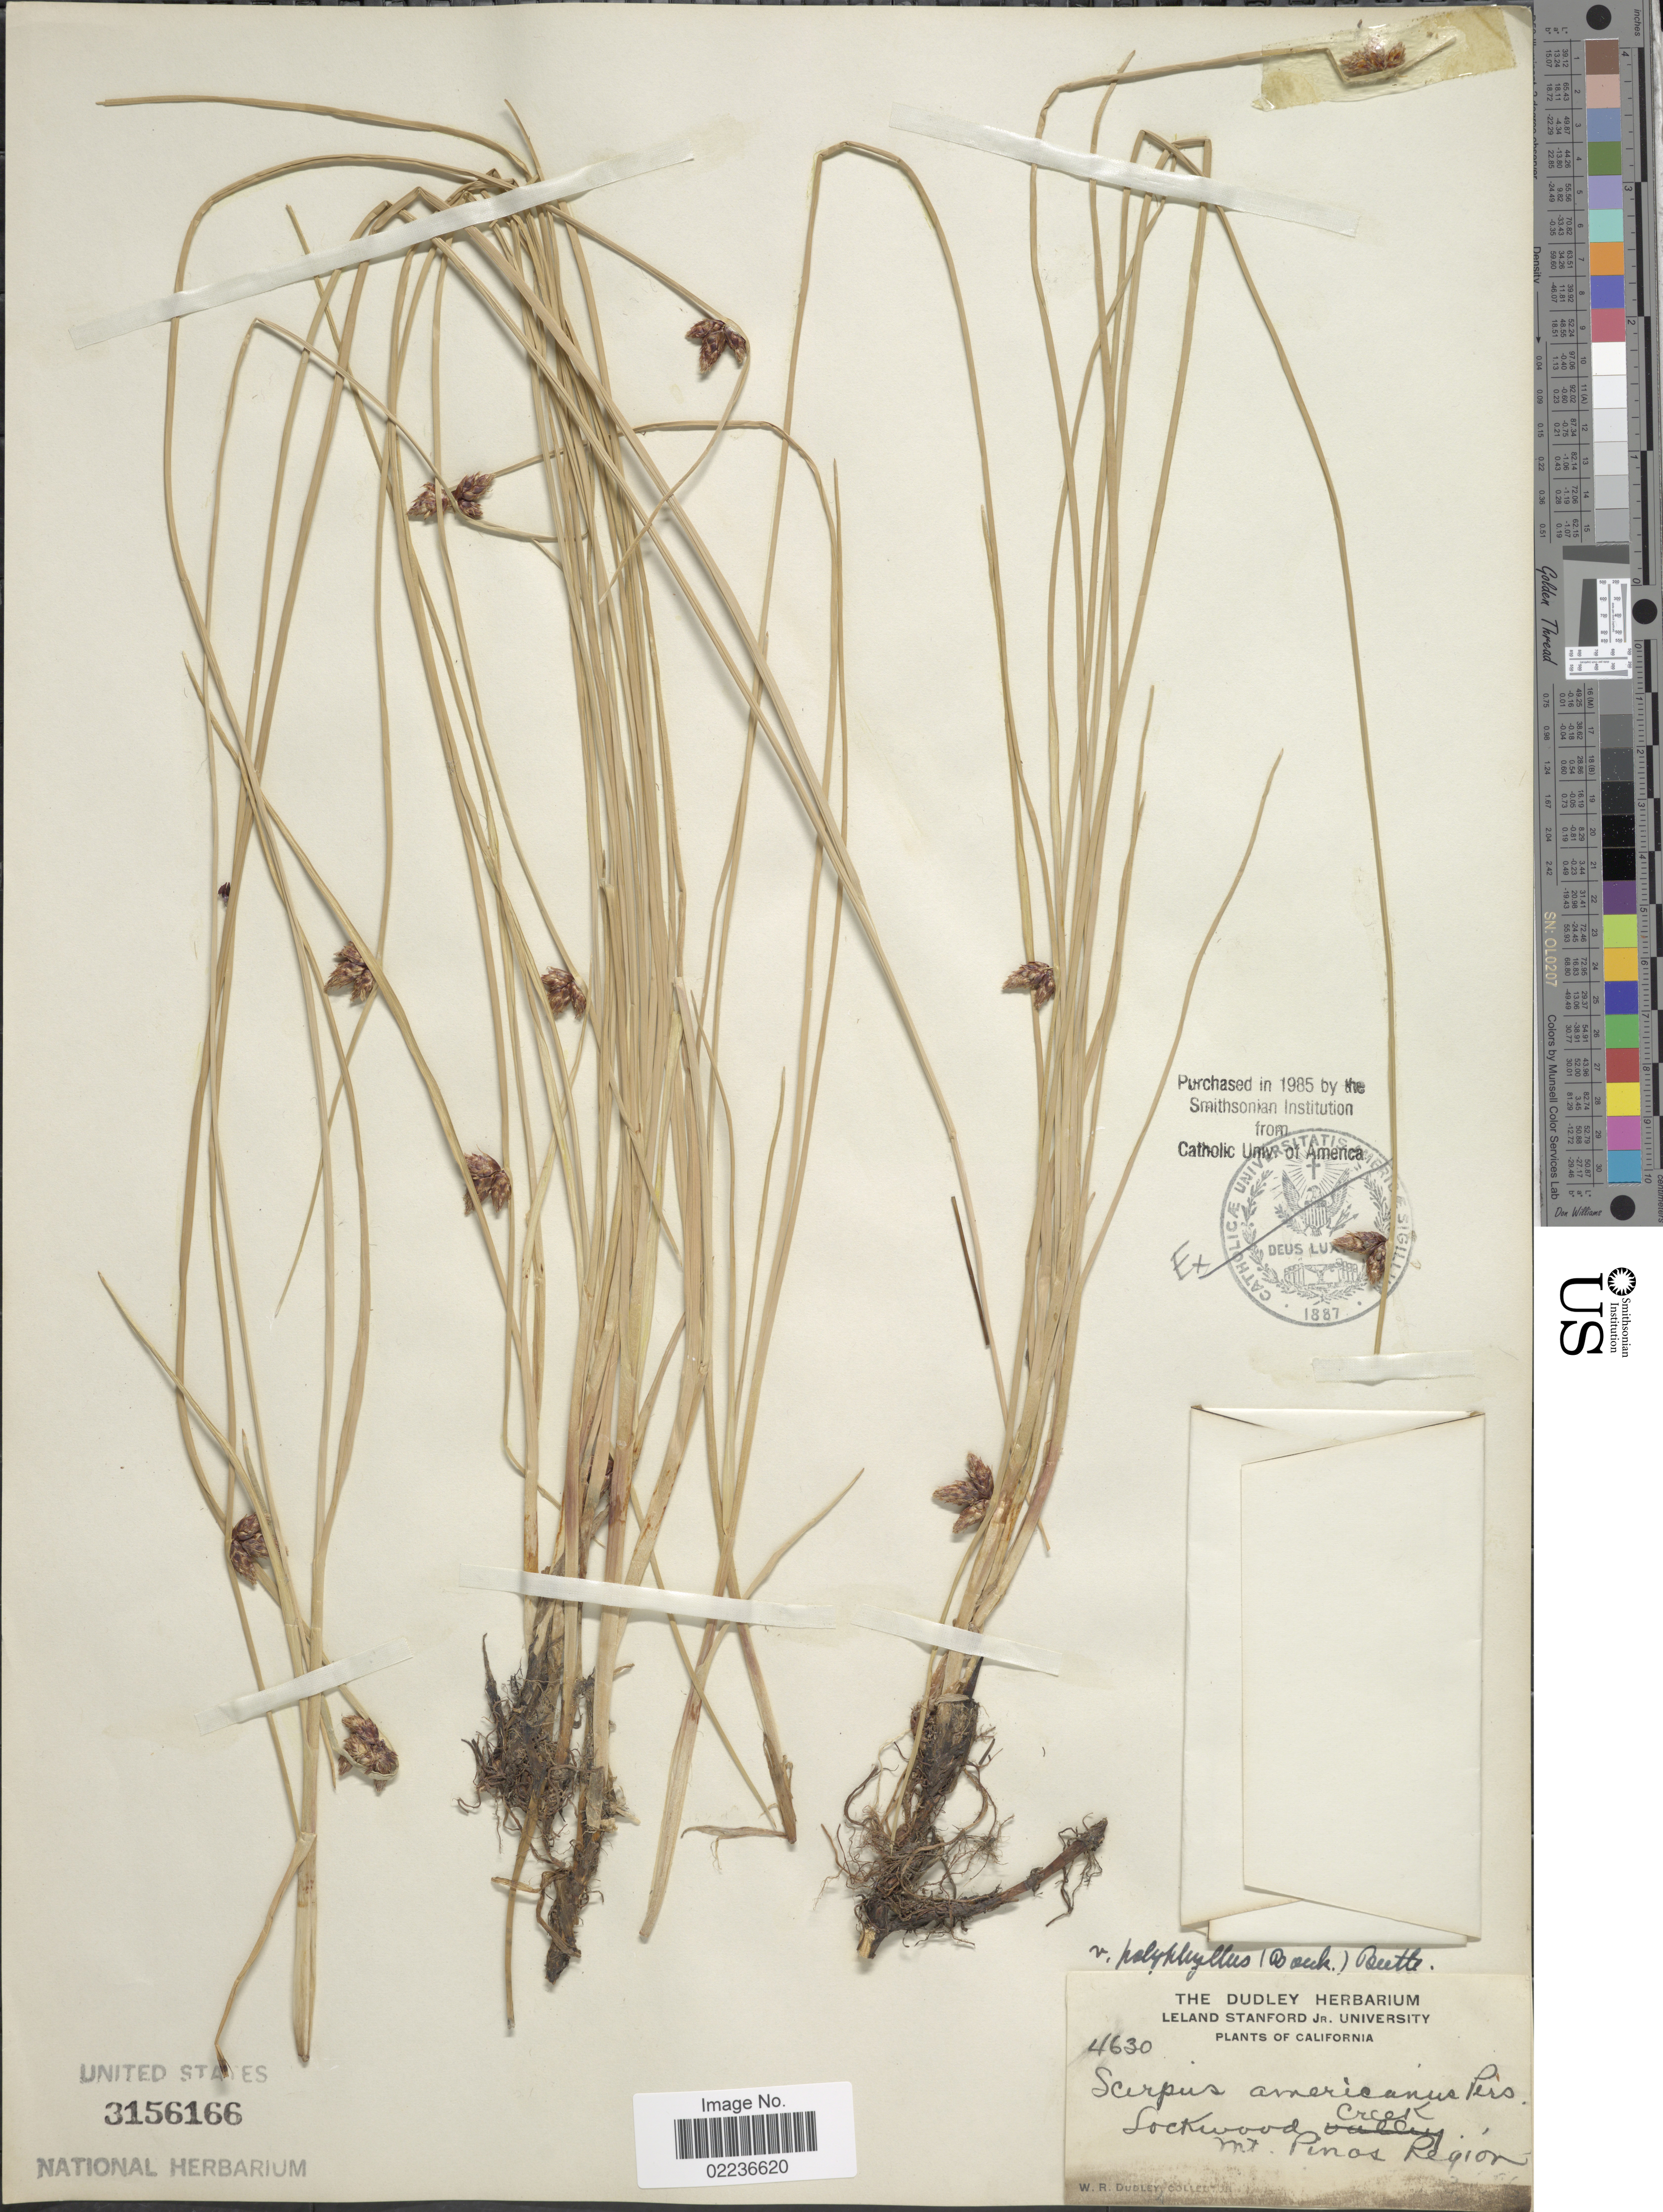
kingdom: Plantae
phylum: Tracheophyta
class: Liliopsida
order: Poales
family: Cyperaceae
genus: Schoenoplectus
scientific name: Schoenoplectus pungens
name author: (Vahl) Palla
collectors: W. Dudley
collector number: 4630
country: United States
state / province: California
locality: Lockwood Creek, Mt. Pinas Region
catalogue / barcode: US 3156166